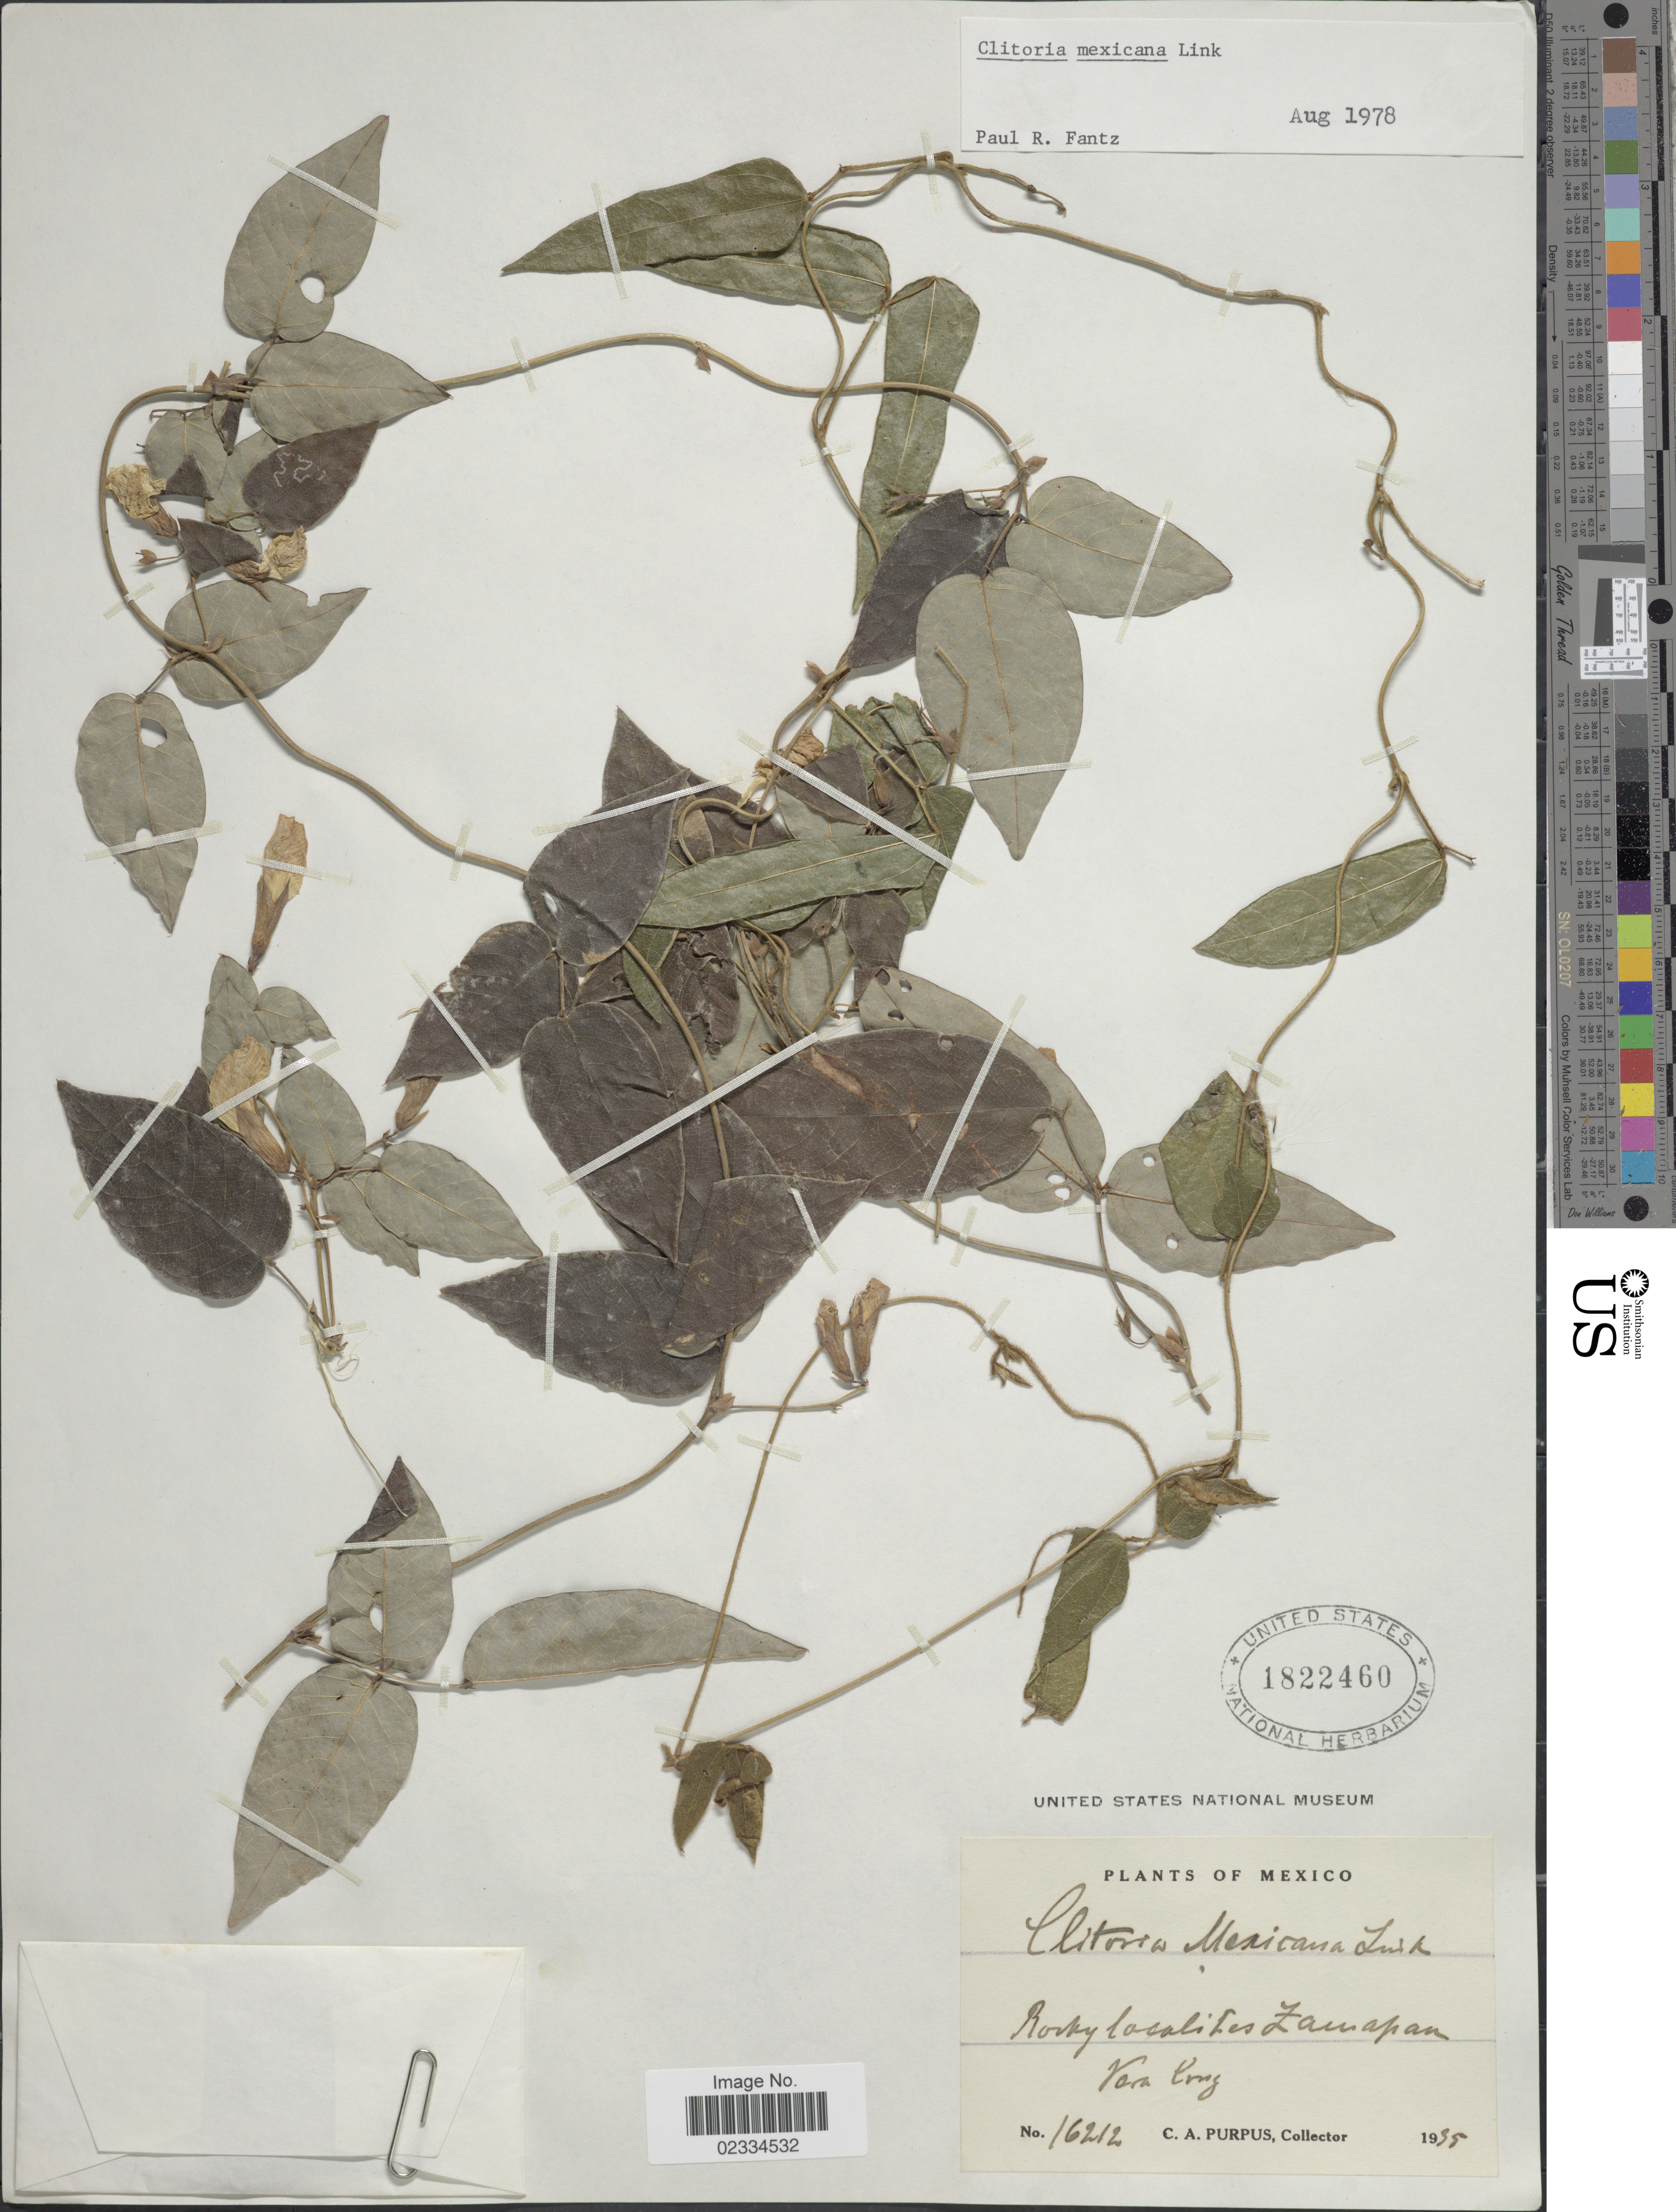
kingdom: Plantae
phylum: Tracheophyta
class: Magnoliopsida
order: Fabales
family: Fabaceae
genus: Clitoria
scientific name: Clitoria mexicana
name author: Link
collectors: C. A. Purpus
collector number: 16212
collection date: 1935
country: Mexico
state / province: Veracruz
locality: Rocky localites Zamapan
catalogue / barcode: US 1822460